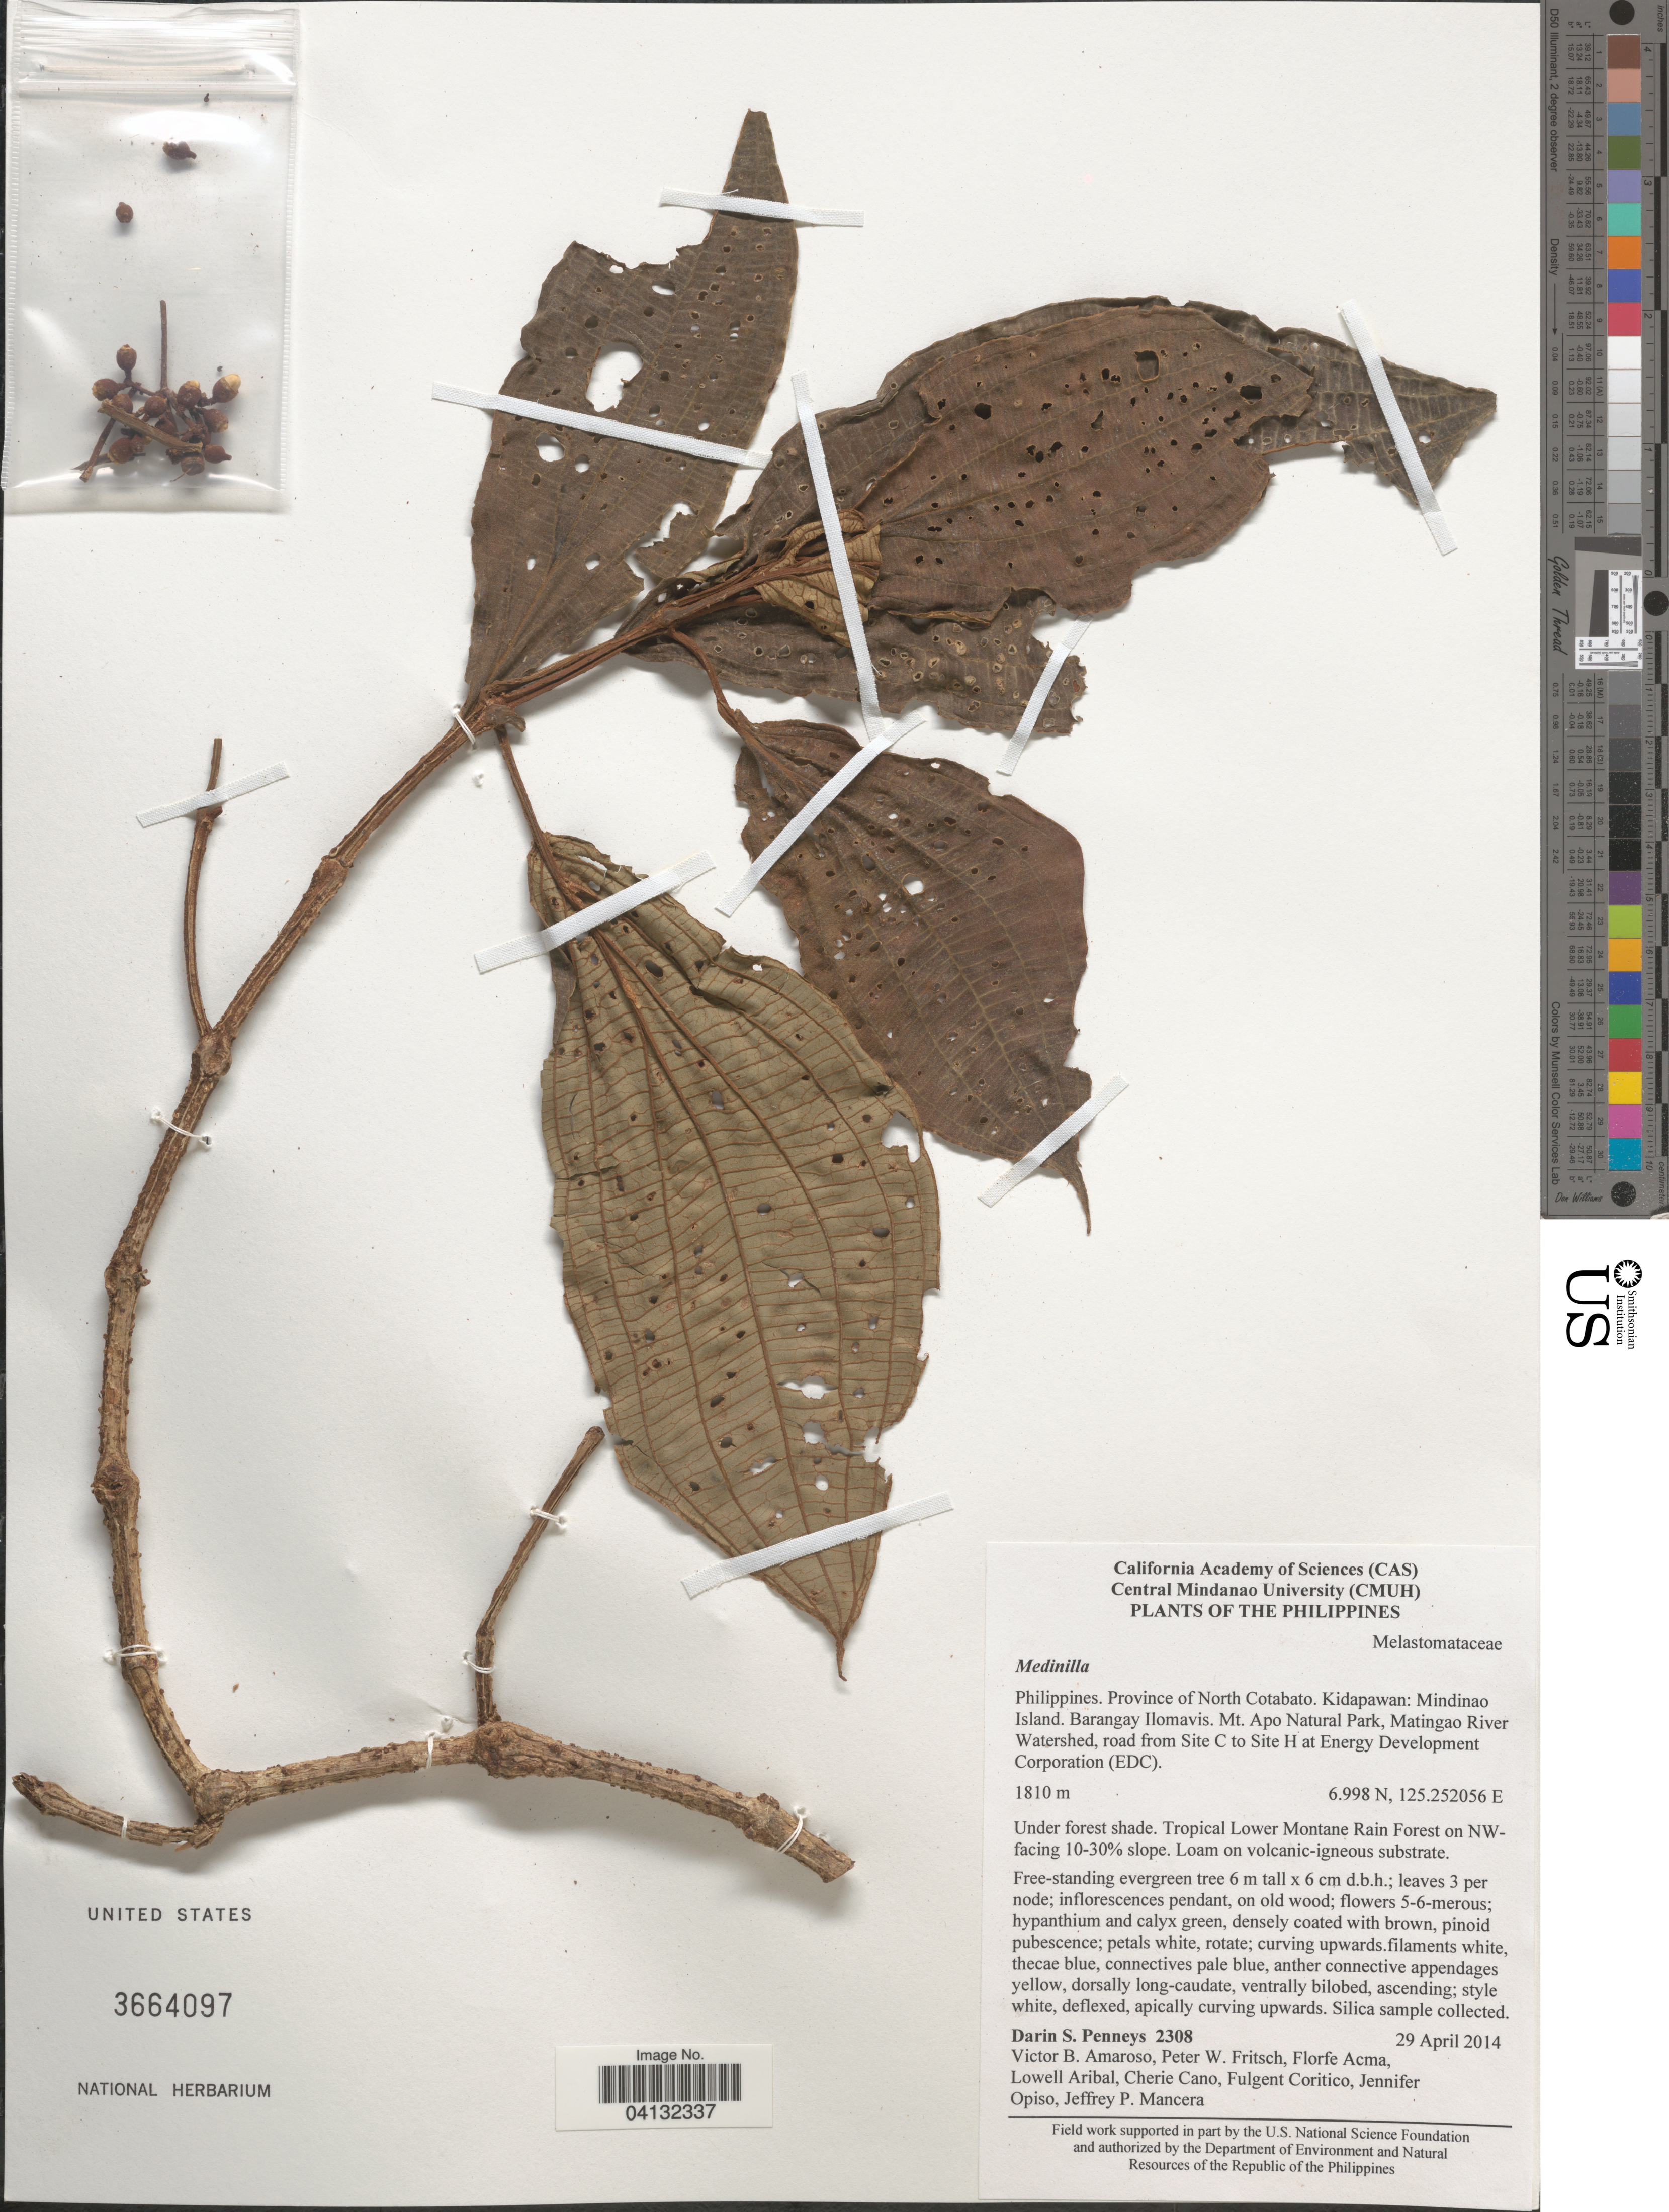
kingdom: Plantae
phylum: Tracheophyta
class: Magnoliopsida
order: Myrtales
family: Melastomataceae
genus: Medinilla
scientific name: Medinilla sp.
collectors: D. S. Penneys, V. Amoroso, P. W. Fritsch, F. Acma & et al.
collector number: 2308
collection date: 2014-04-29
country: Philippines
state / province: Soccsksargen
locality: Province of North Cotabato. Kidapawan: Mindinao Island. Barangay Ilomavis. Mt. Apo Natural Park, Matingao River Watershed, road from Site C to Site H at Energy Development Corporation (EDC). Tropical Lower Montane Rain Forest on NW-facing 10-30% slope.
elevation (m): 1810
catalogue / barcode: US 3664097